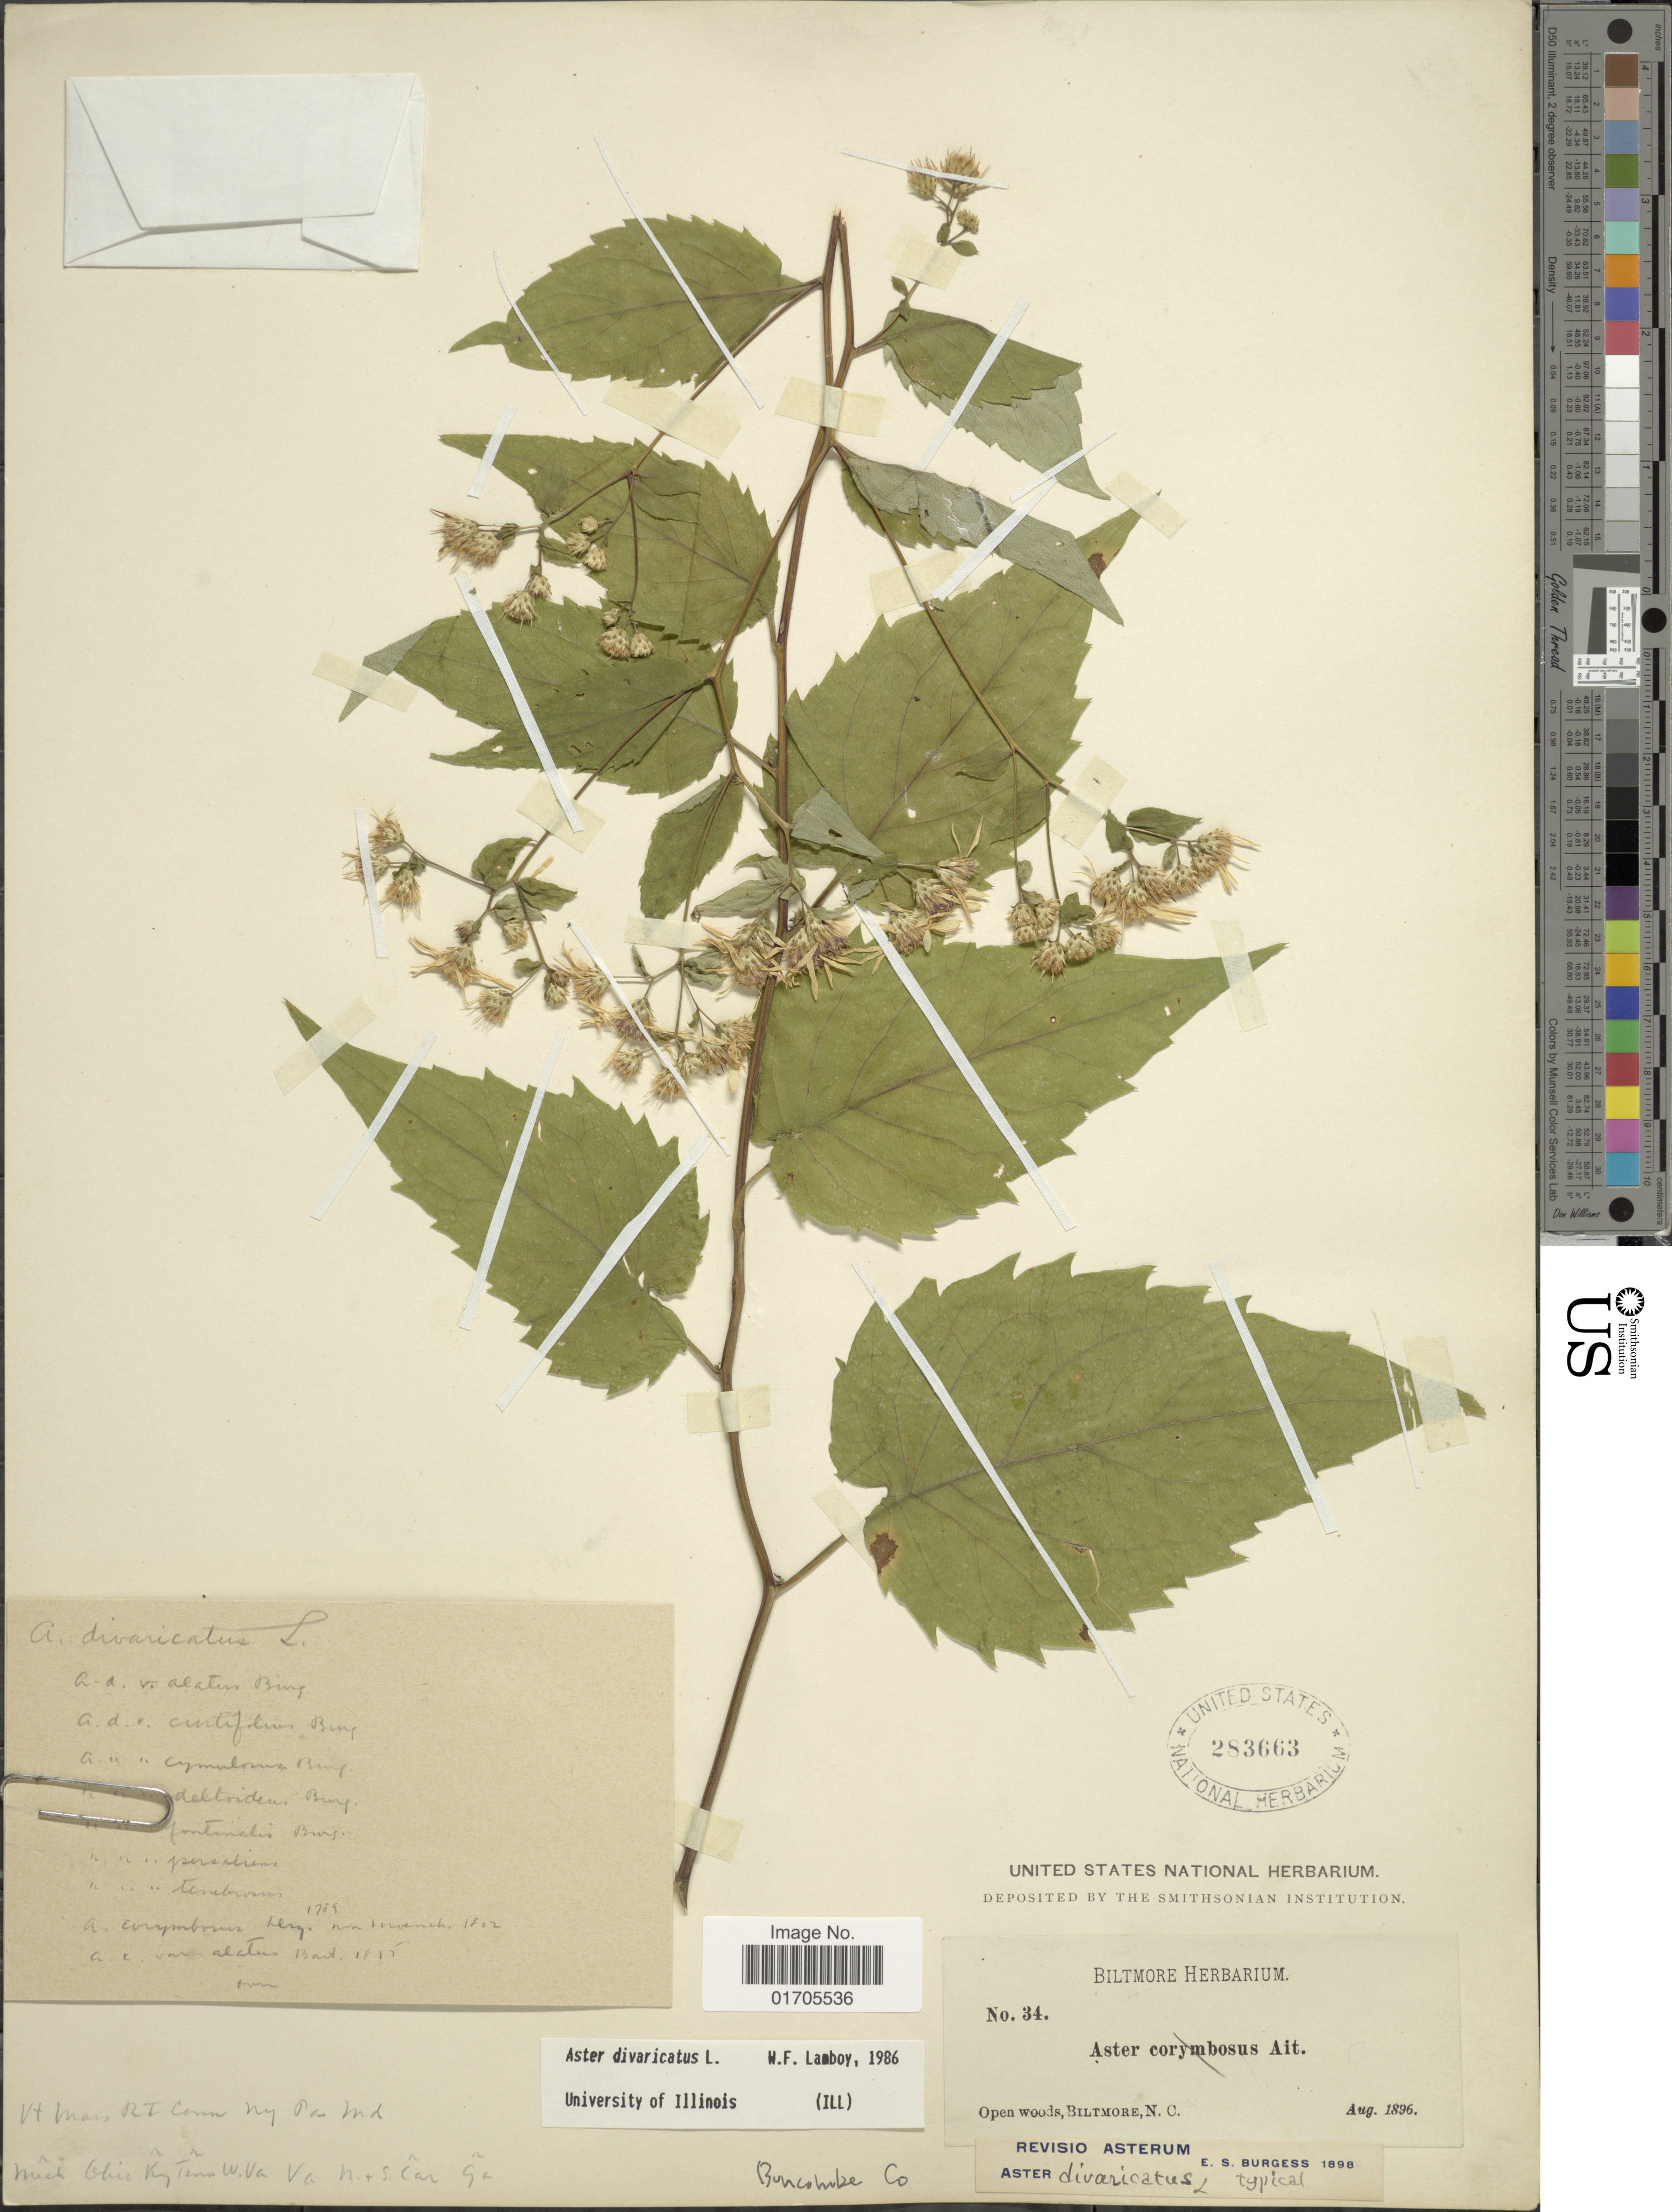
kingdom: Plantae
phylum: Tracheophyta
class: Magnoliopsida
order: Asterales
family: Asteraceae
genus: Eurybia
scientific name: Eurybia divaricata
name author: (L.) G.L. Nesom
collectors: ex herb. Biltmore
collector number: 34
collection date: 1896-08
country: United States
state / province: North Carolina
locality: Open woods, Biltmore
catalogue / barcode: US 283663